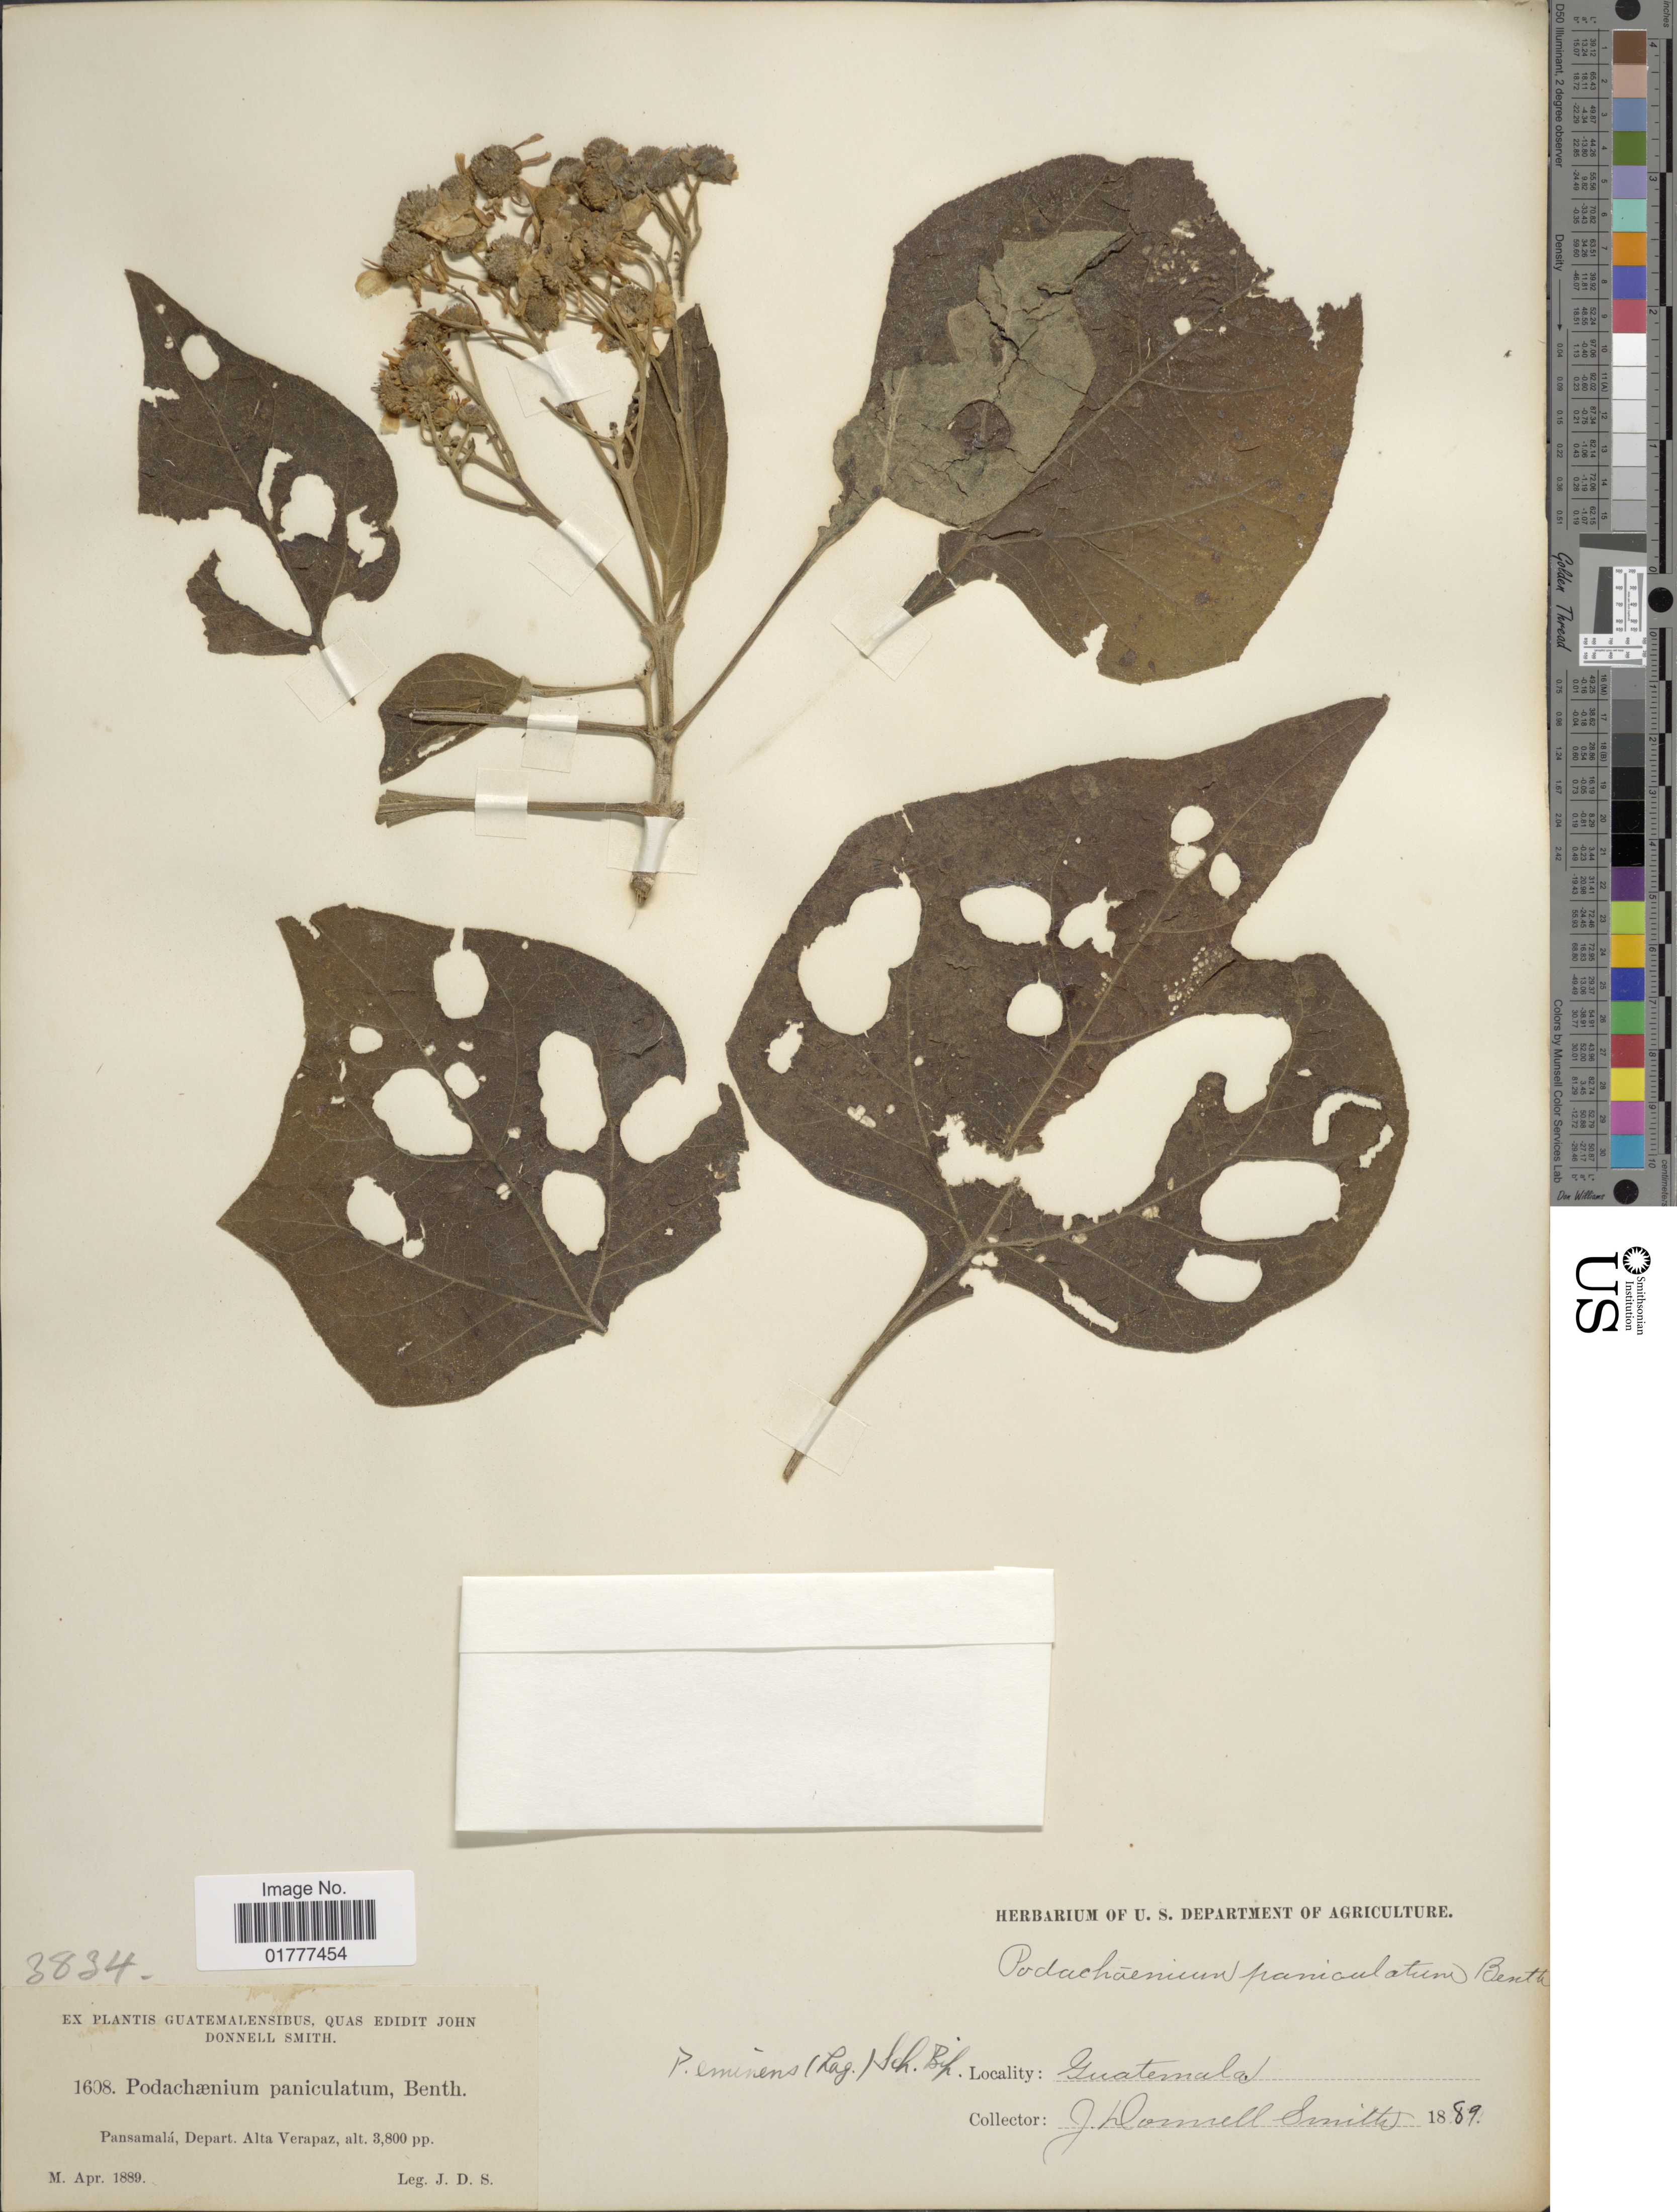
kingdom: Plantae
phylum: Tracheophyta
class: Magnoliopsida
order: Asterales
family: Asteraceae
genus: Podachaenium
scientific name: Podachaenium eminens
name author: (Lag.) Sch. Bip. ex Sch. Bip.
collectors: J. Donnell Smith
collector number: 3834?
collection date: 1889-04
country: Guatemala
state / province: Alta Verapaz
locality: Pansamala, Depart. Alta Verapaz.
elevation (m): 1158